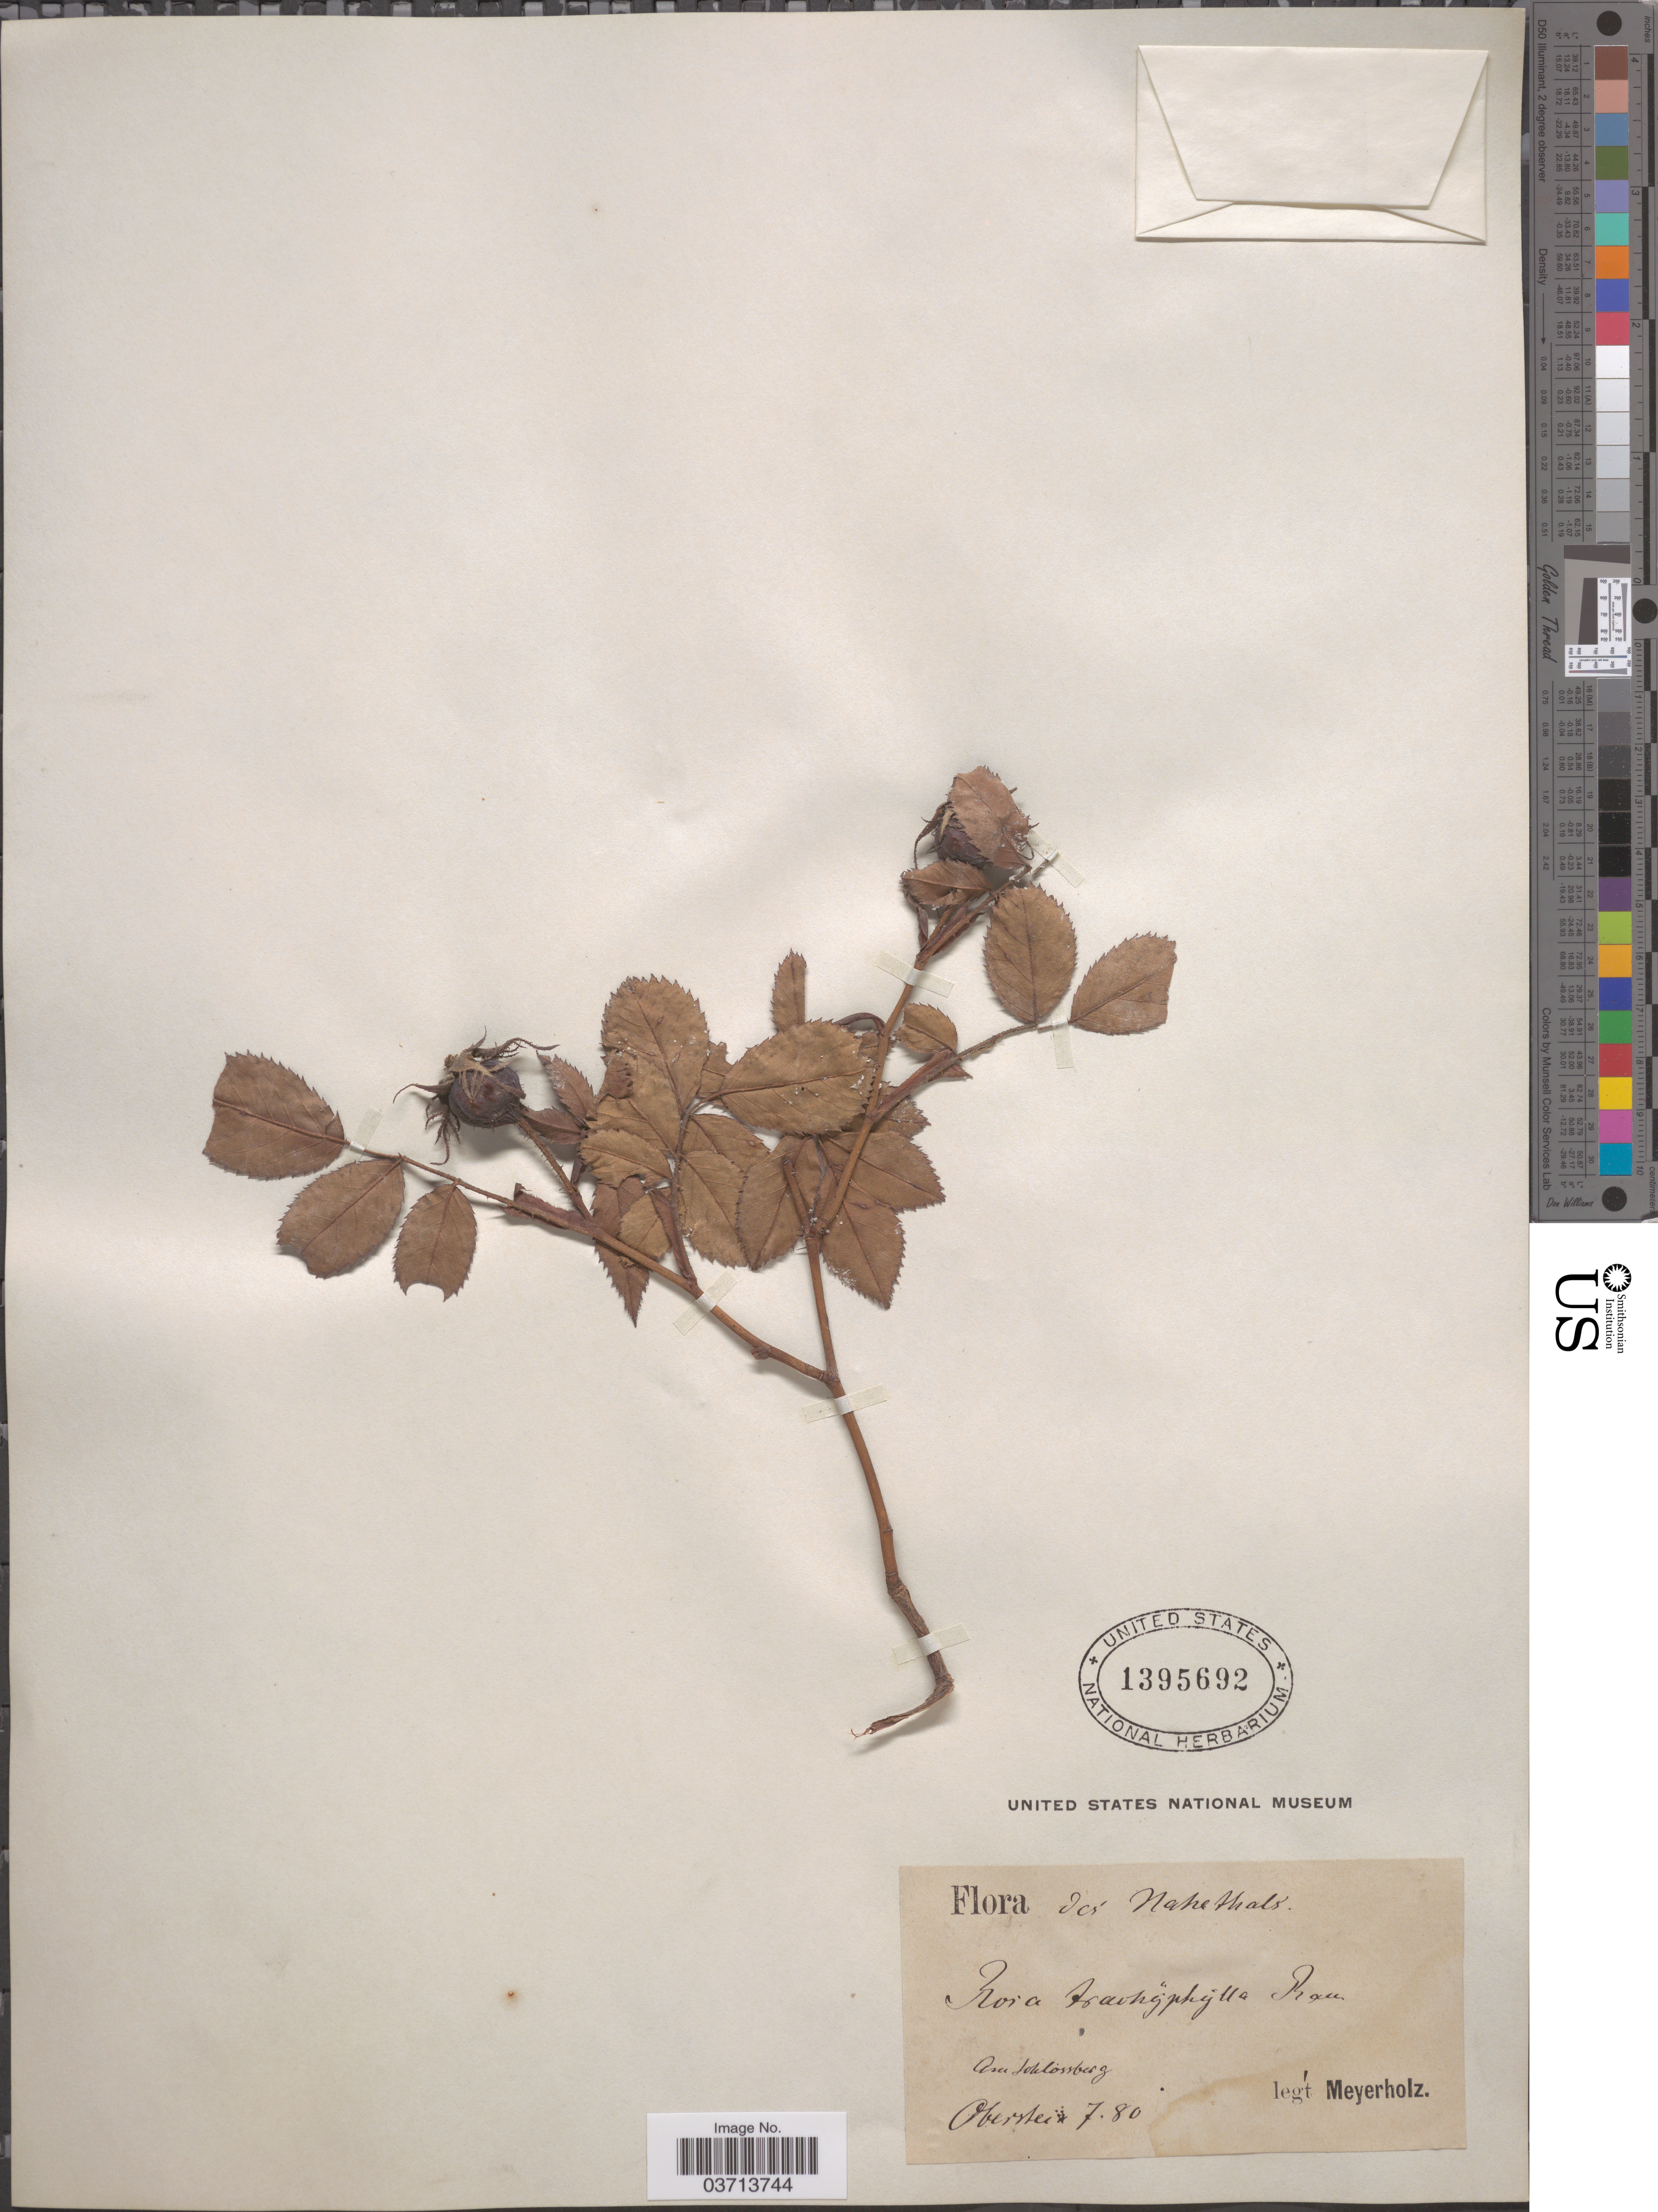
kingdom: Plantae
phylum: Tracheophyta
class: Magnoliopsida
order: Rosales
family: Rosaceae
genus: Rosa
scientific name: Rosa trachyphylla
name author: M.A. Rau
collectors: Meyerholz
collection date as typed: Transcribed d/m/y: /7/80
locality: Nahethals. Am Schlossberg. Oberstein.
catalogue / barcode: US 1395692